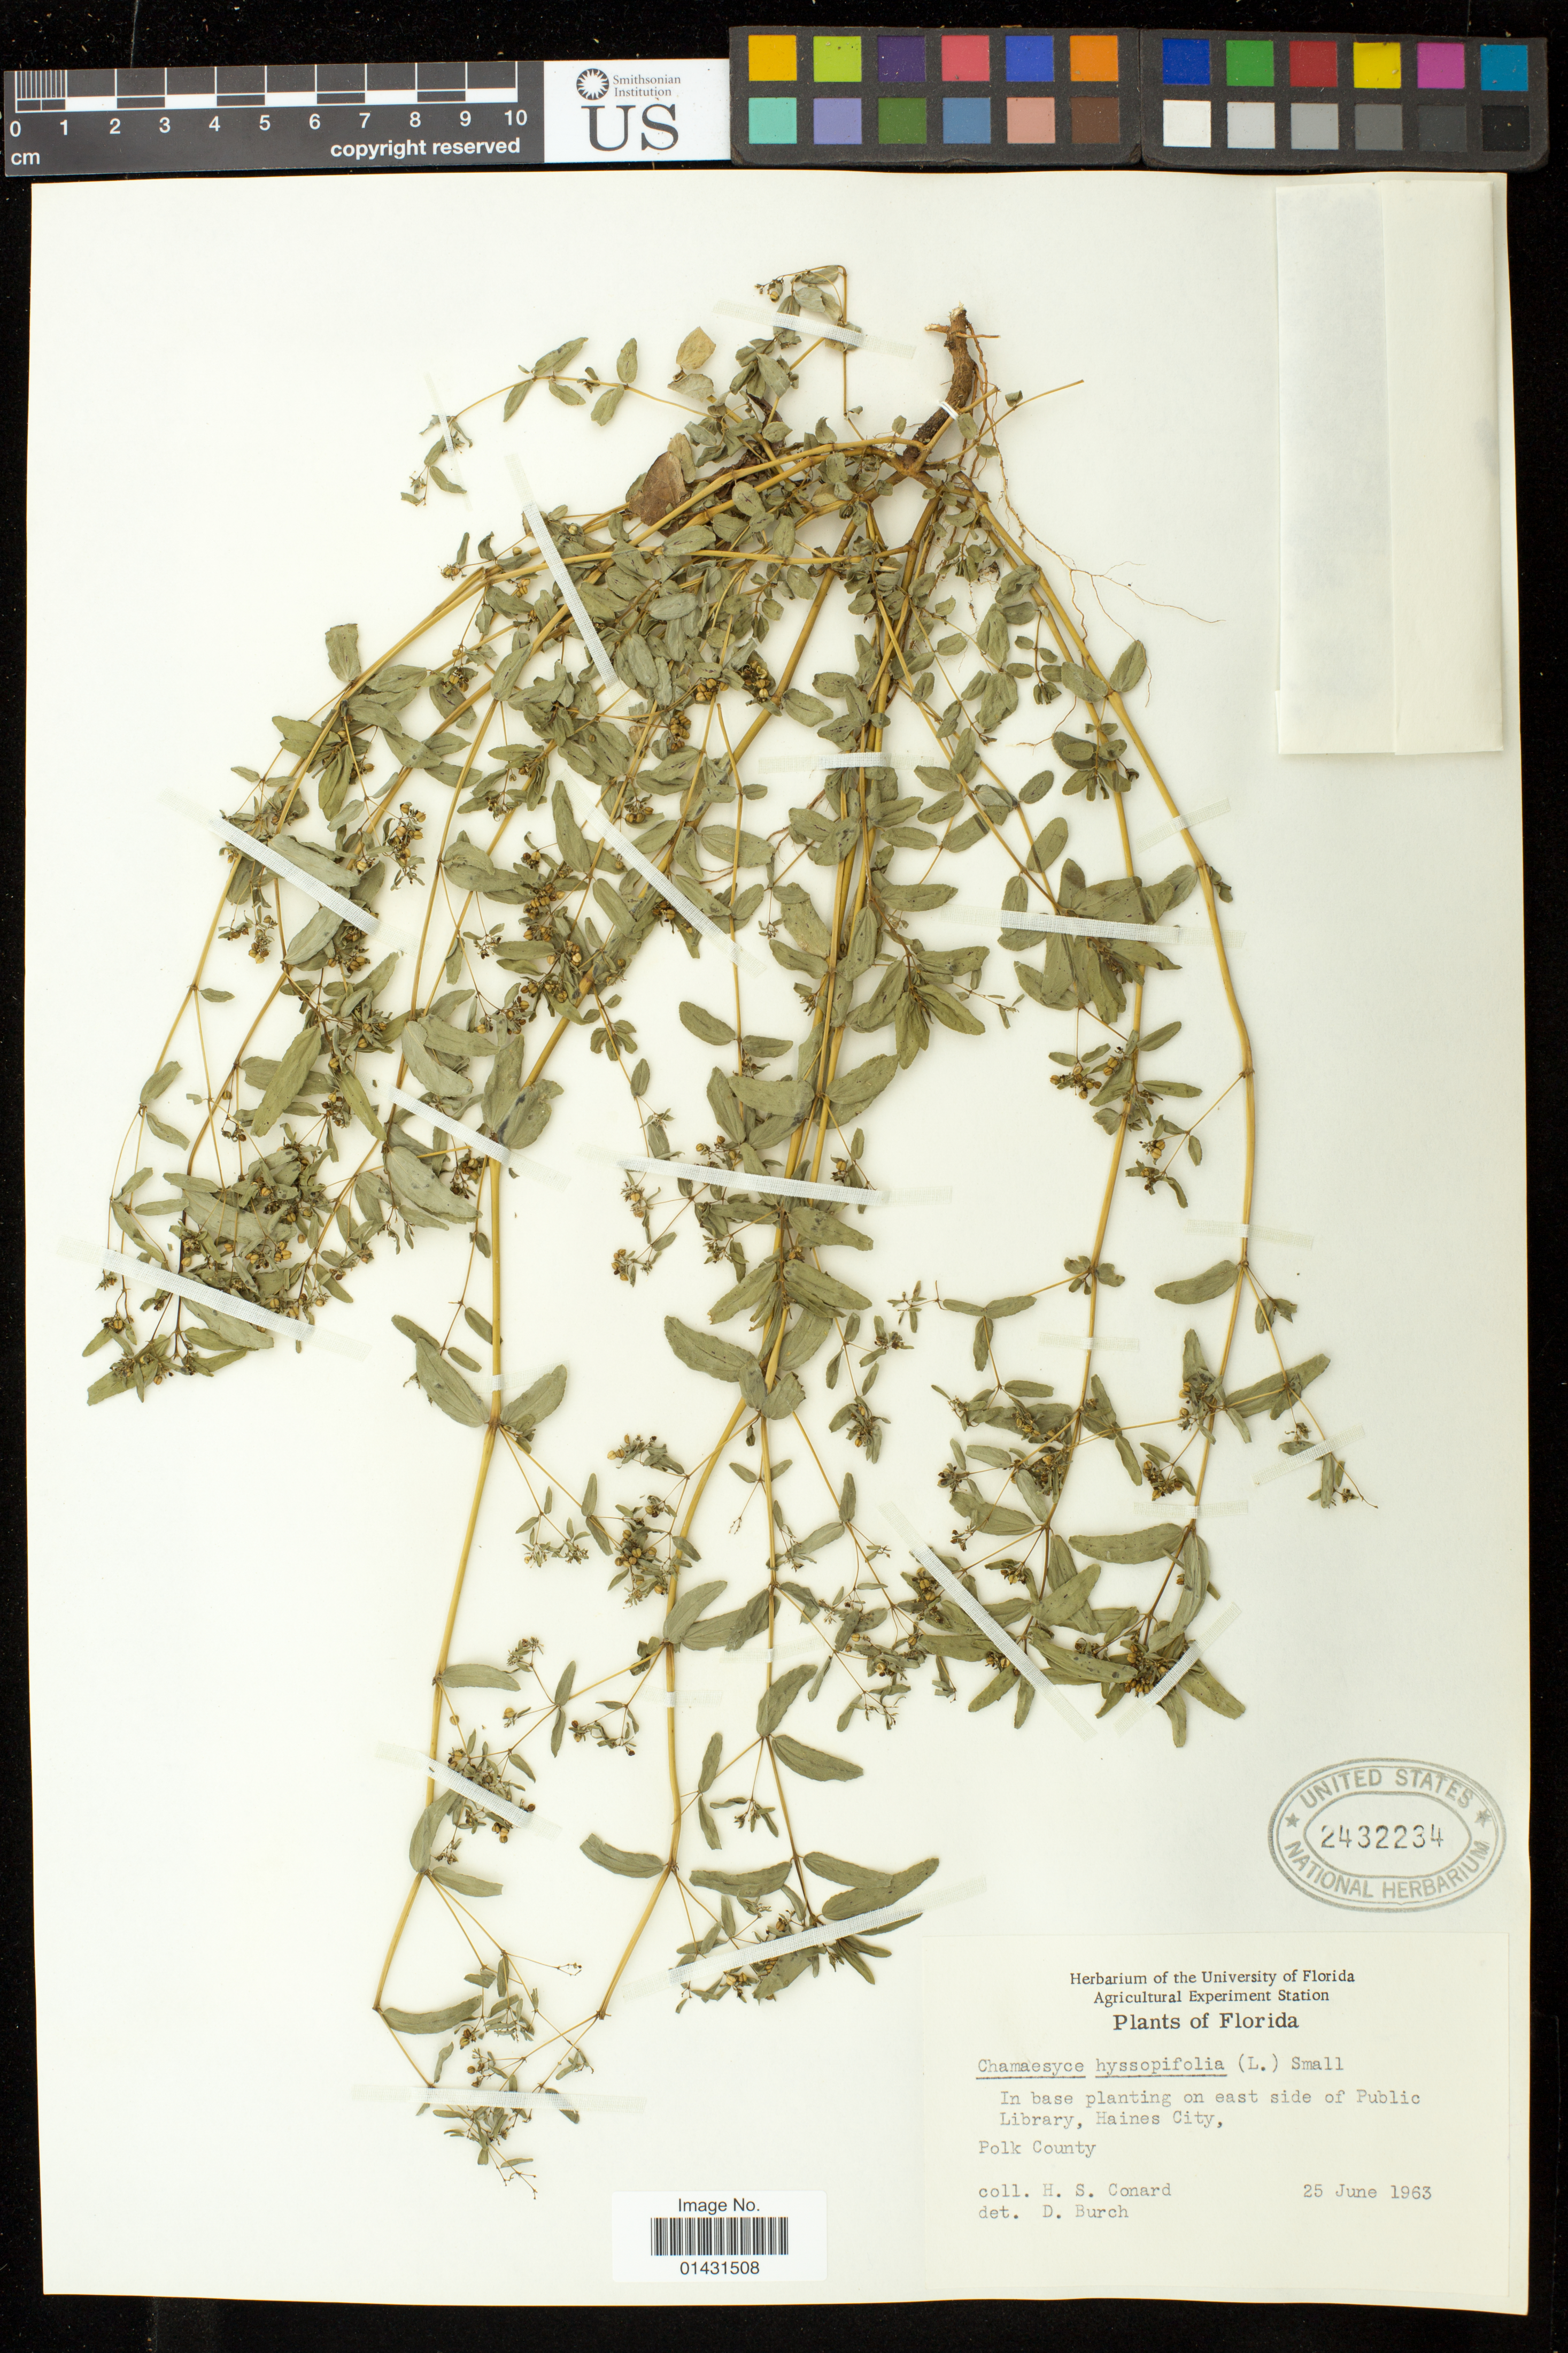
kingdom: Plantae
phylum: Tracheophyta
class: Magnoliopsida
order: Malpighiales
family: Euphorbiaceae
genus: Euphorbia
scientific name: Euphorbia hyssopifolia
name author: L.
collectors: H. Conrad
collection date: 1963-06-25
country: United States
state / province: Florida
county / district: Polk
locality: east side of Public Library, Haines City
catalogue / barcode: US 2432234